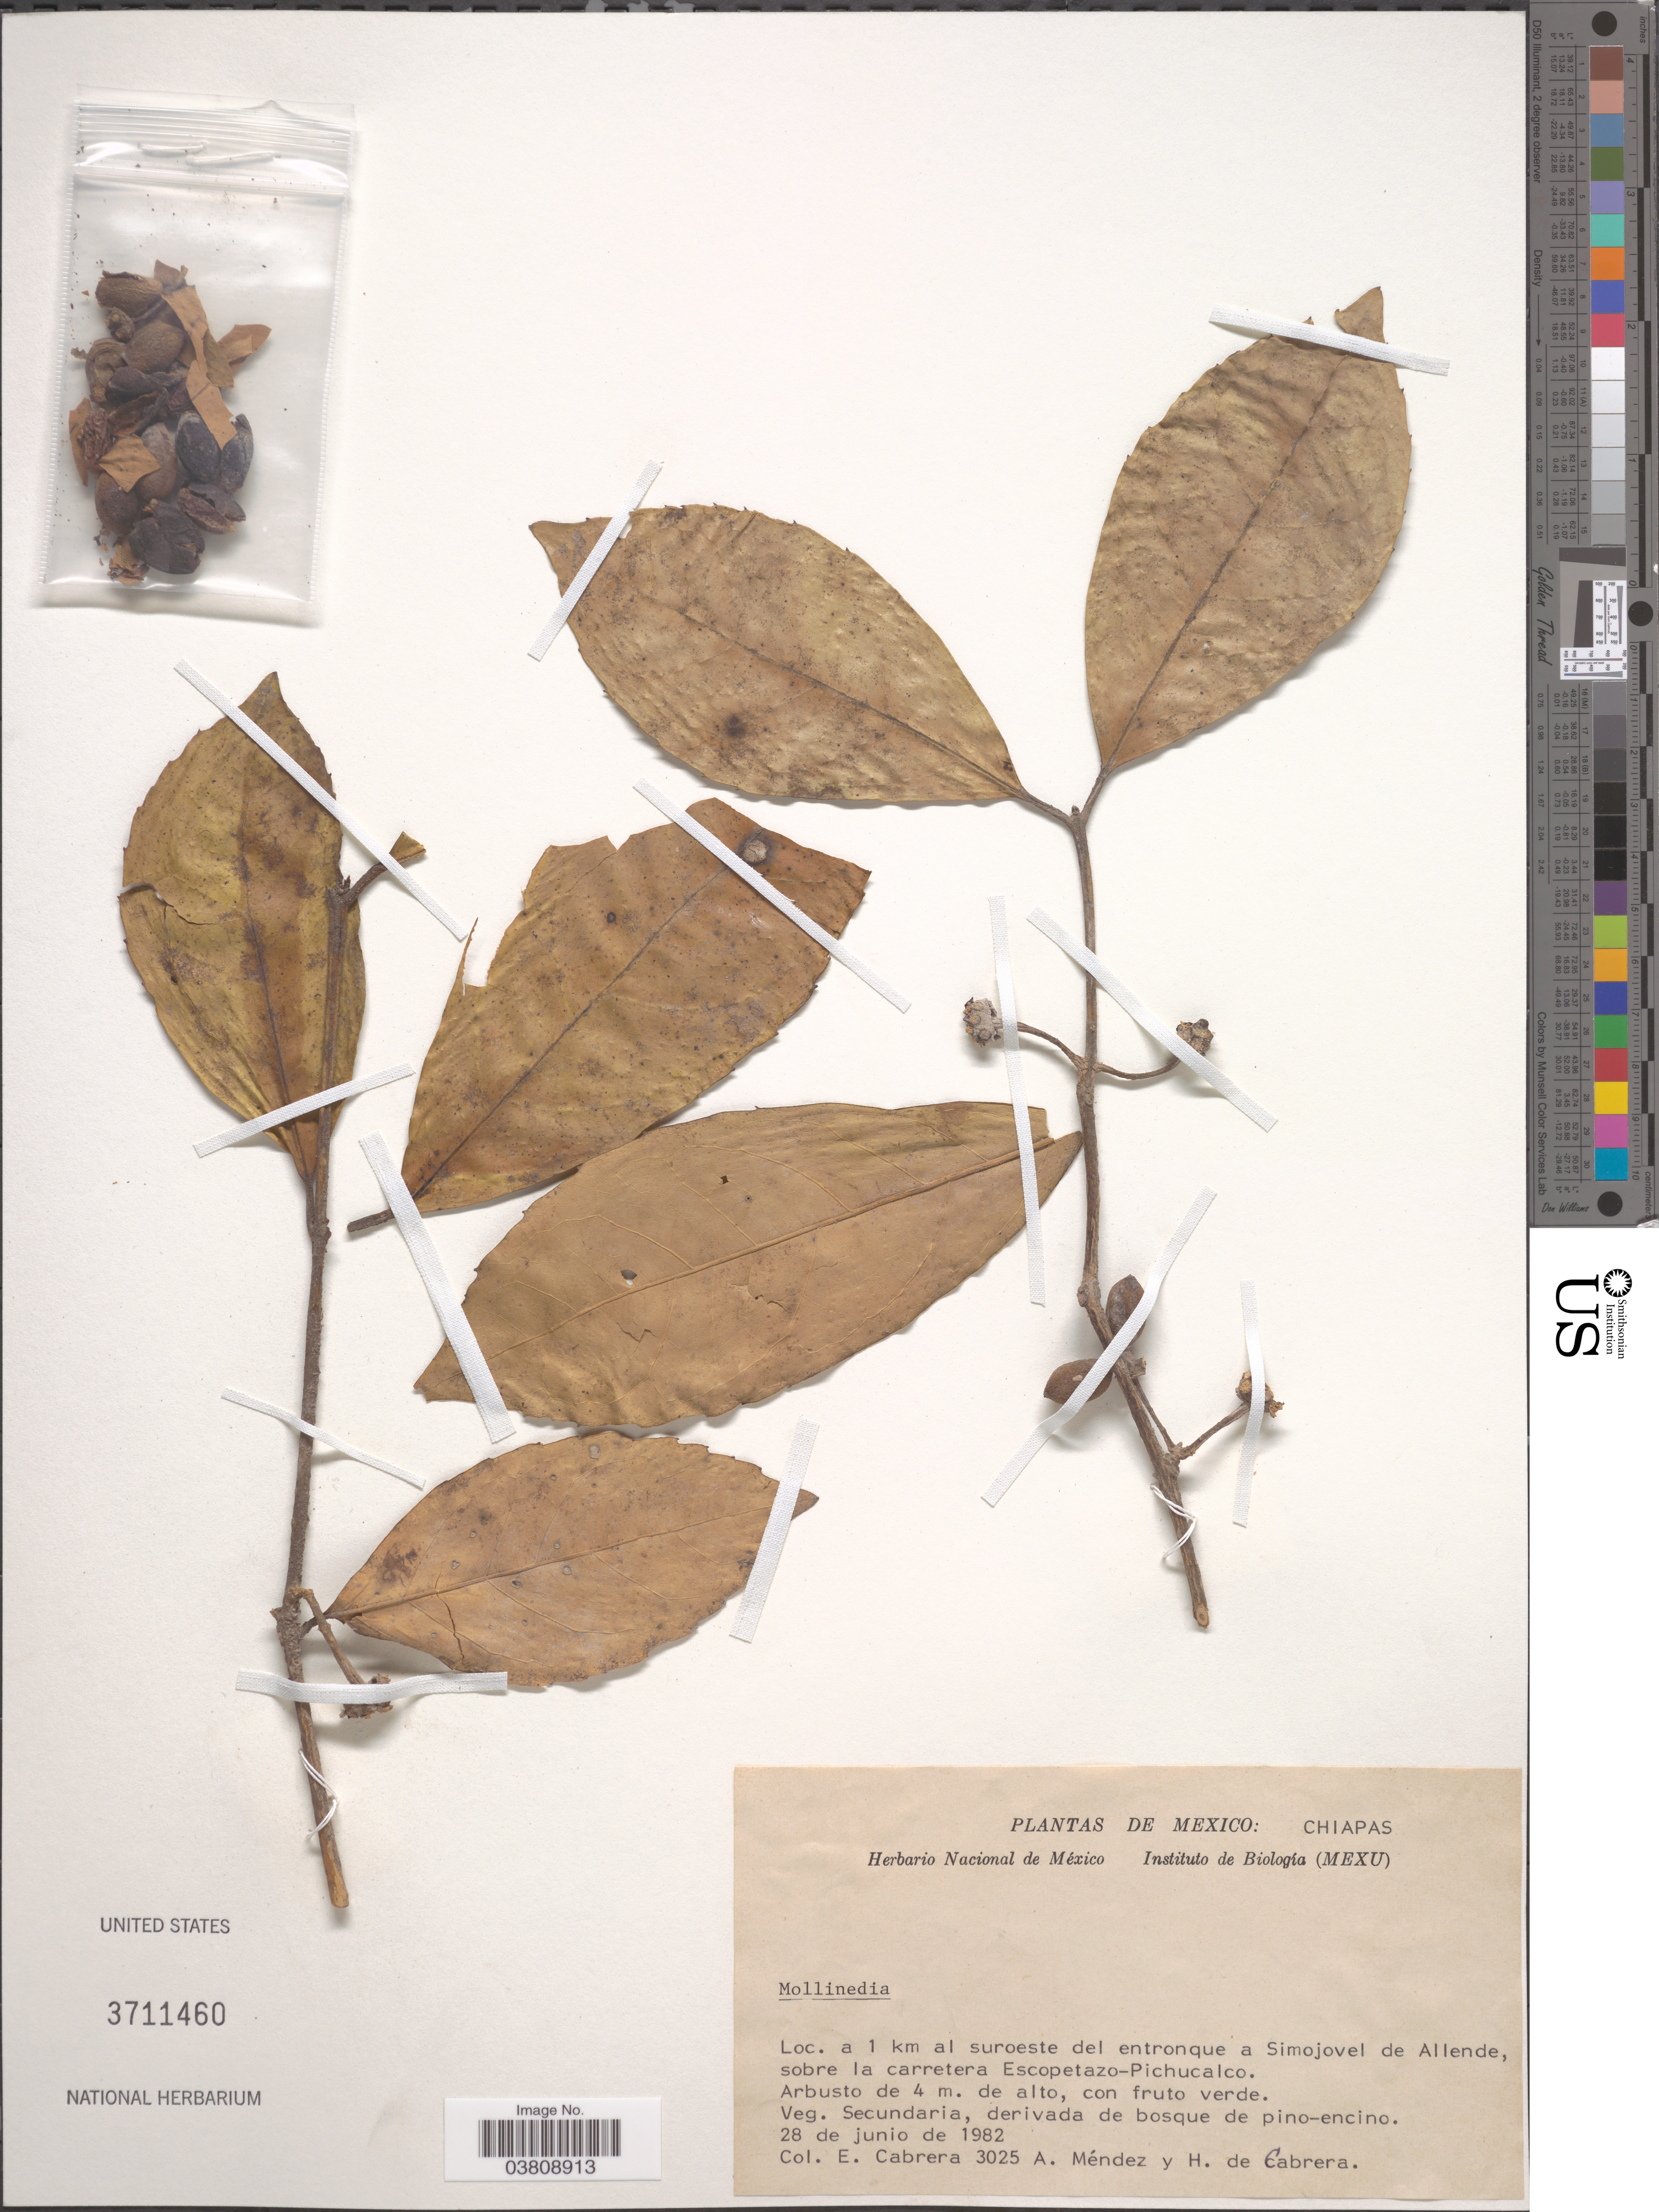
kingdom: Plantae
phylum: Tracheophyta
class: Magnoliopsida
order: Laurales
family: Monimiaceae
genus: Mollinedia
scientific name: Mollinedia sp.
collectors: E. Cabrera, A. Mendez & H. de Cabrera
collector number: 3025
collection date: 1982-06-28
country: Mexico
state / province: Chiapas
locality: A 1 km al suroeste del entronque a Simojovel de Allende, sobre la carretera Escopetazo-Pichucalco.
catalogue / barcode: US 3711460